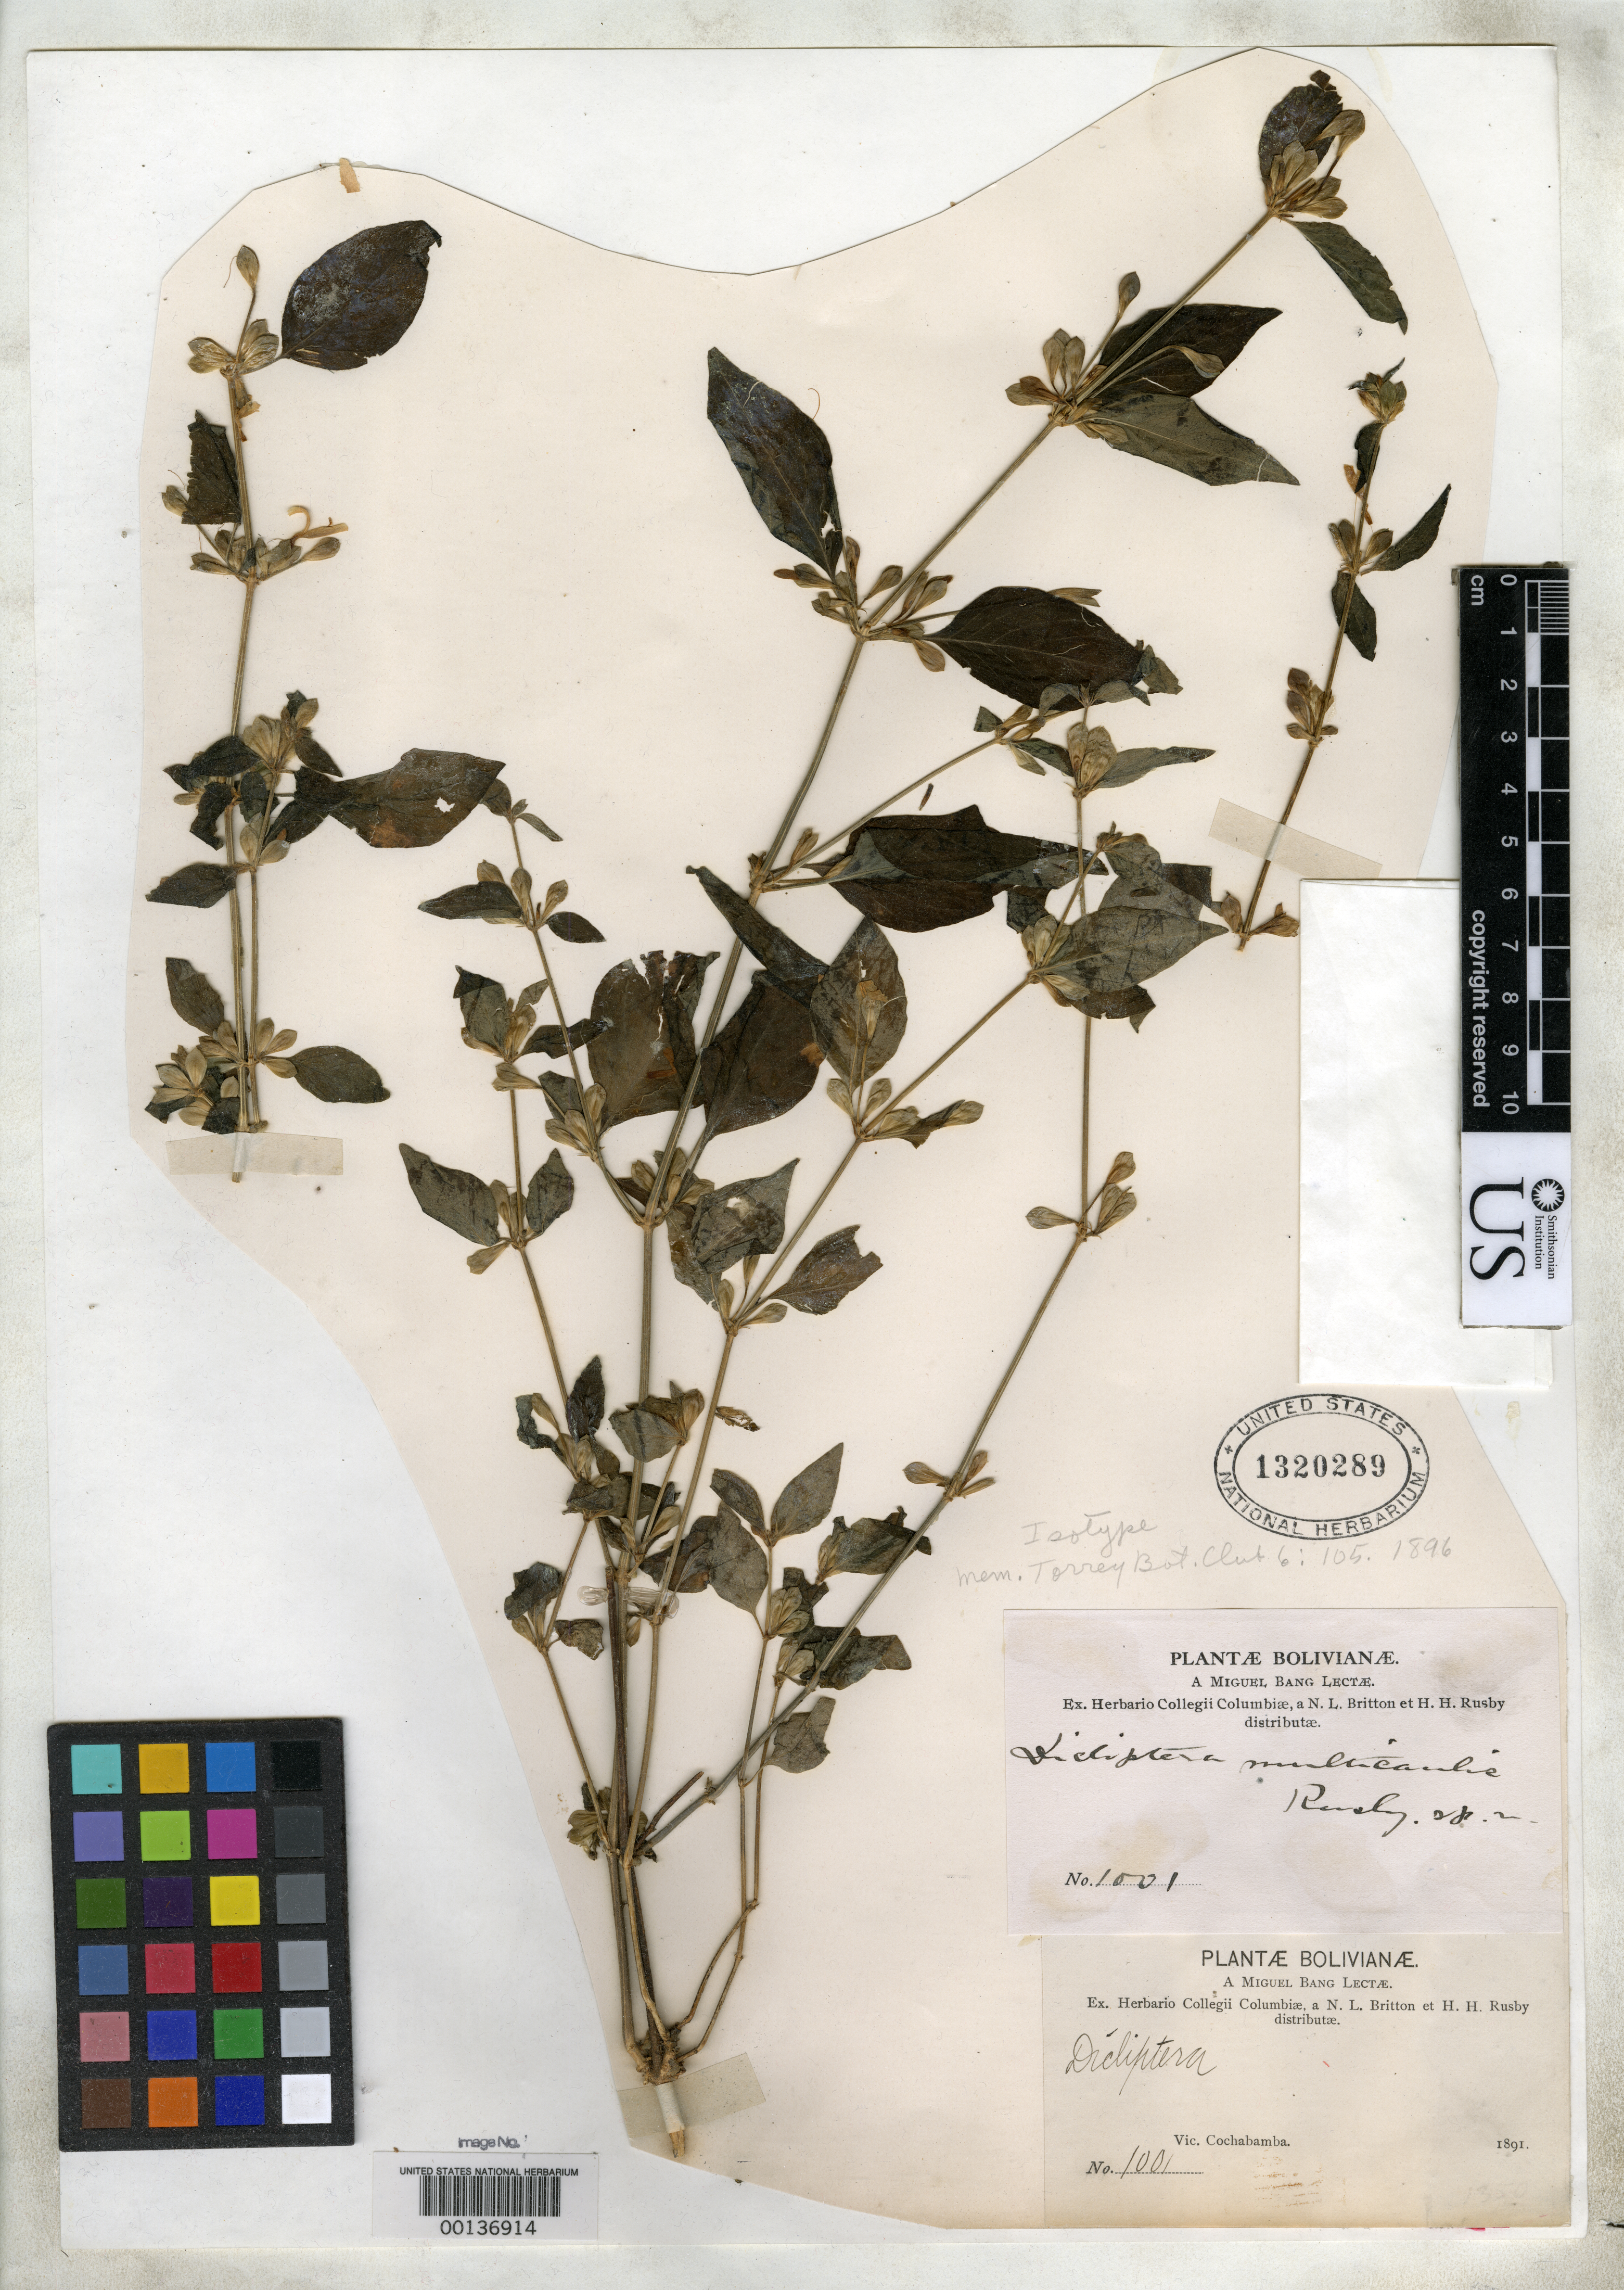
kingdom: Plantae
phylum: Tracheophyta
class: Magnoliopsida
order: Lamiales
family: Acanthaceae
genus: Dicliptera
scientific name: Dicliptera multicaule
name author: Rusby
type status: Isotype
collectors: M. Bang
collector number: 1001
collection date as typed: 1891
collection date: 1891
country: Bolivia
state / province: Cochabamba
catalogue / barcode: US 1320289